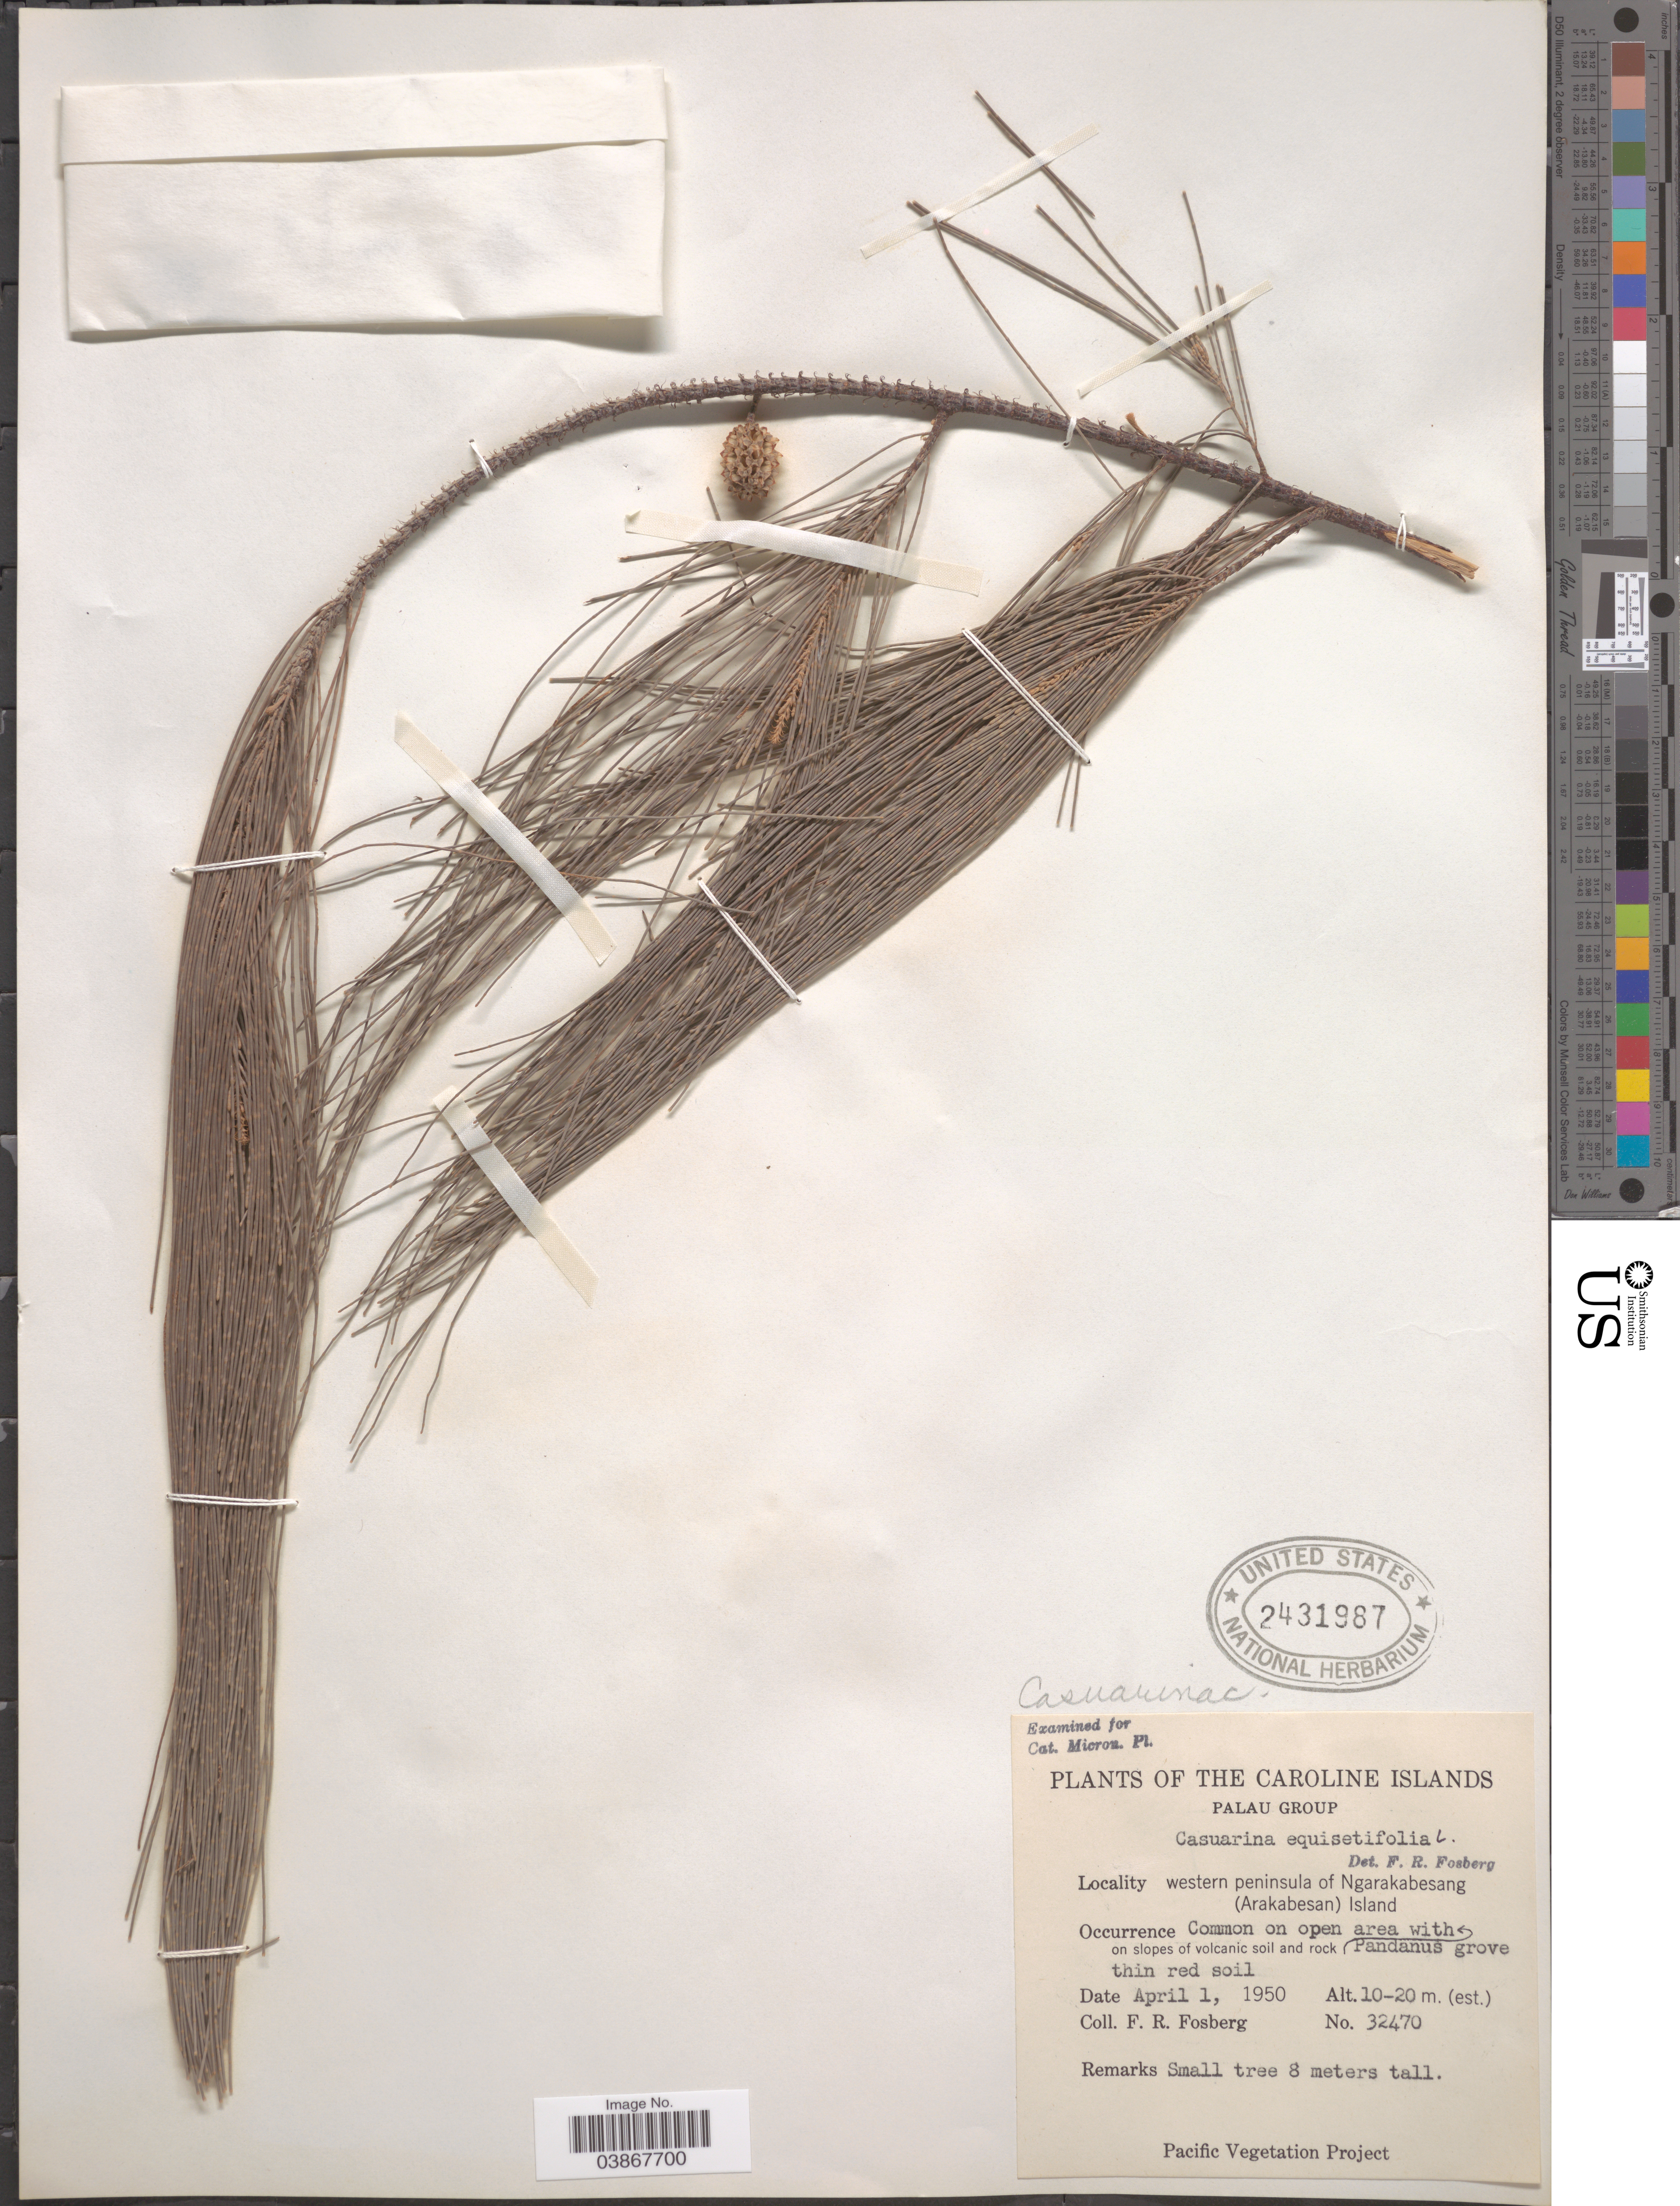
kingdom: Plantae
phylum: Tracheophyta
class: Magnoliopsida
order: Fagales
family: Casuarinaceae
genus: Casuarina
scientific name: Casuarina equisetifolia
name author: L.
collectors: F. R. Fosberg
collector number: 32470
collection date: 1950-04-01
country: Palau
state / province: Koror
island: Ngerekebesang [Arakabesan]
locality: Caroline Islands. Palau Group. Western peninsula of Ngarakabesang (Arakabesan) Island.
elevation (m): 10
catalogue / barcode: US 2431987